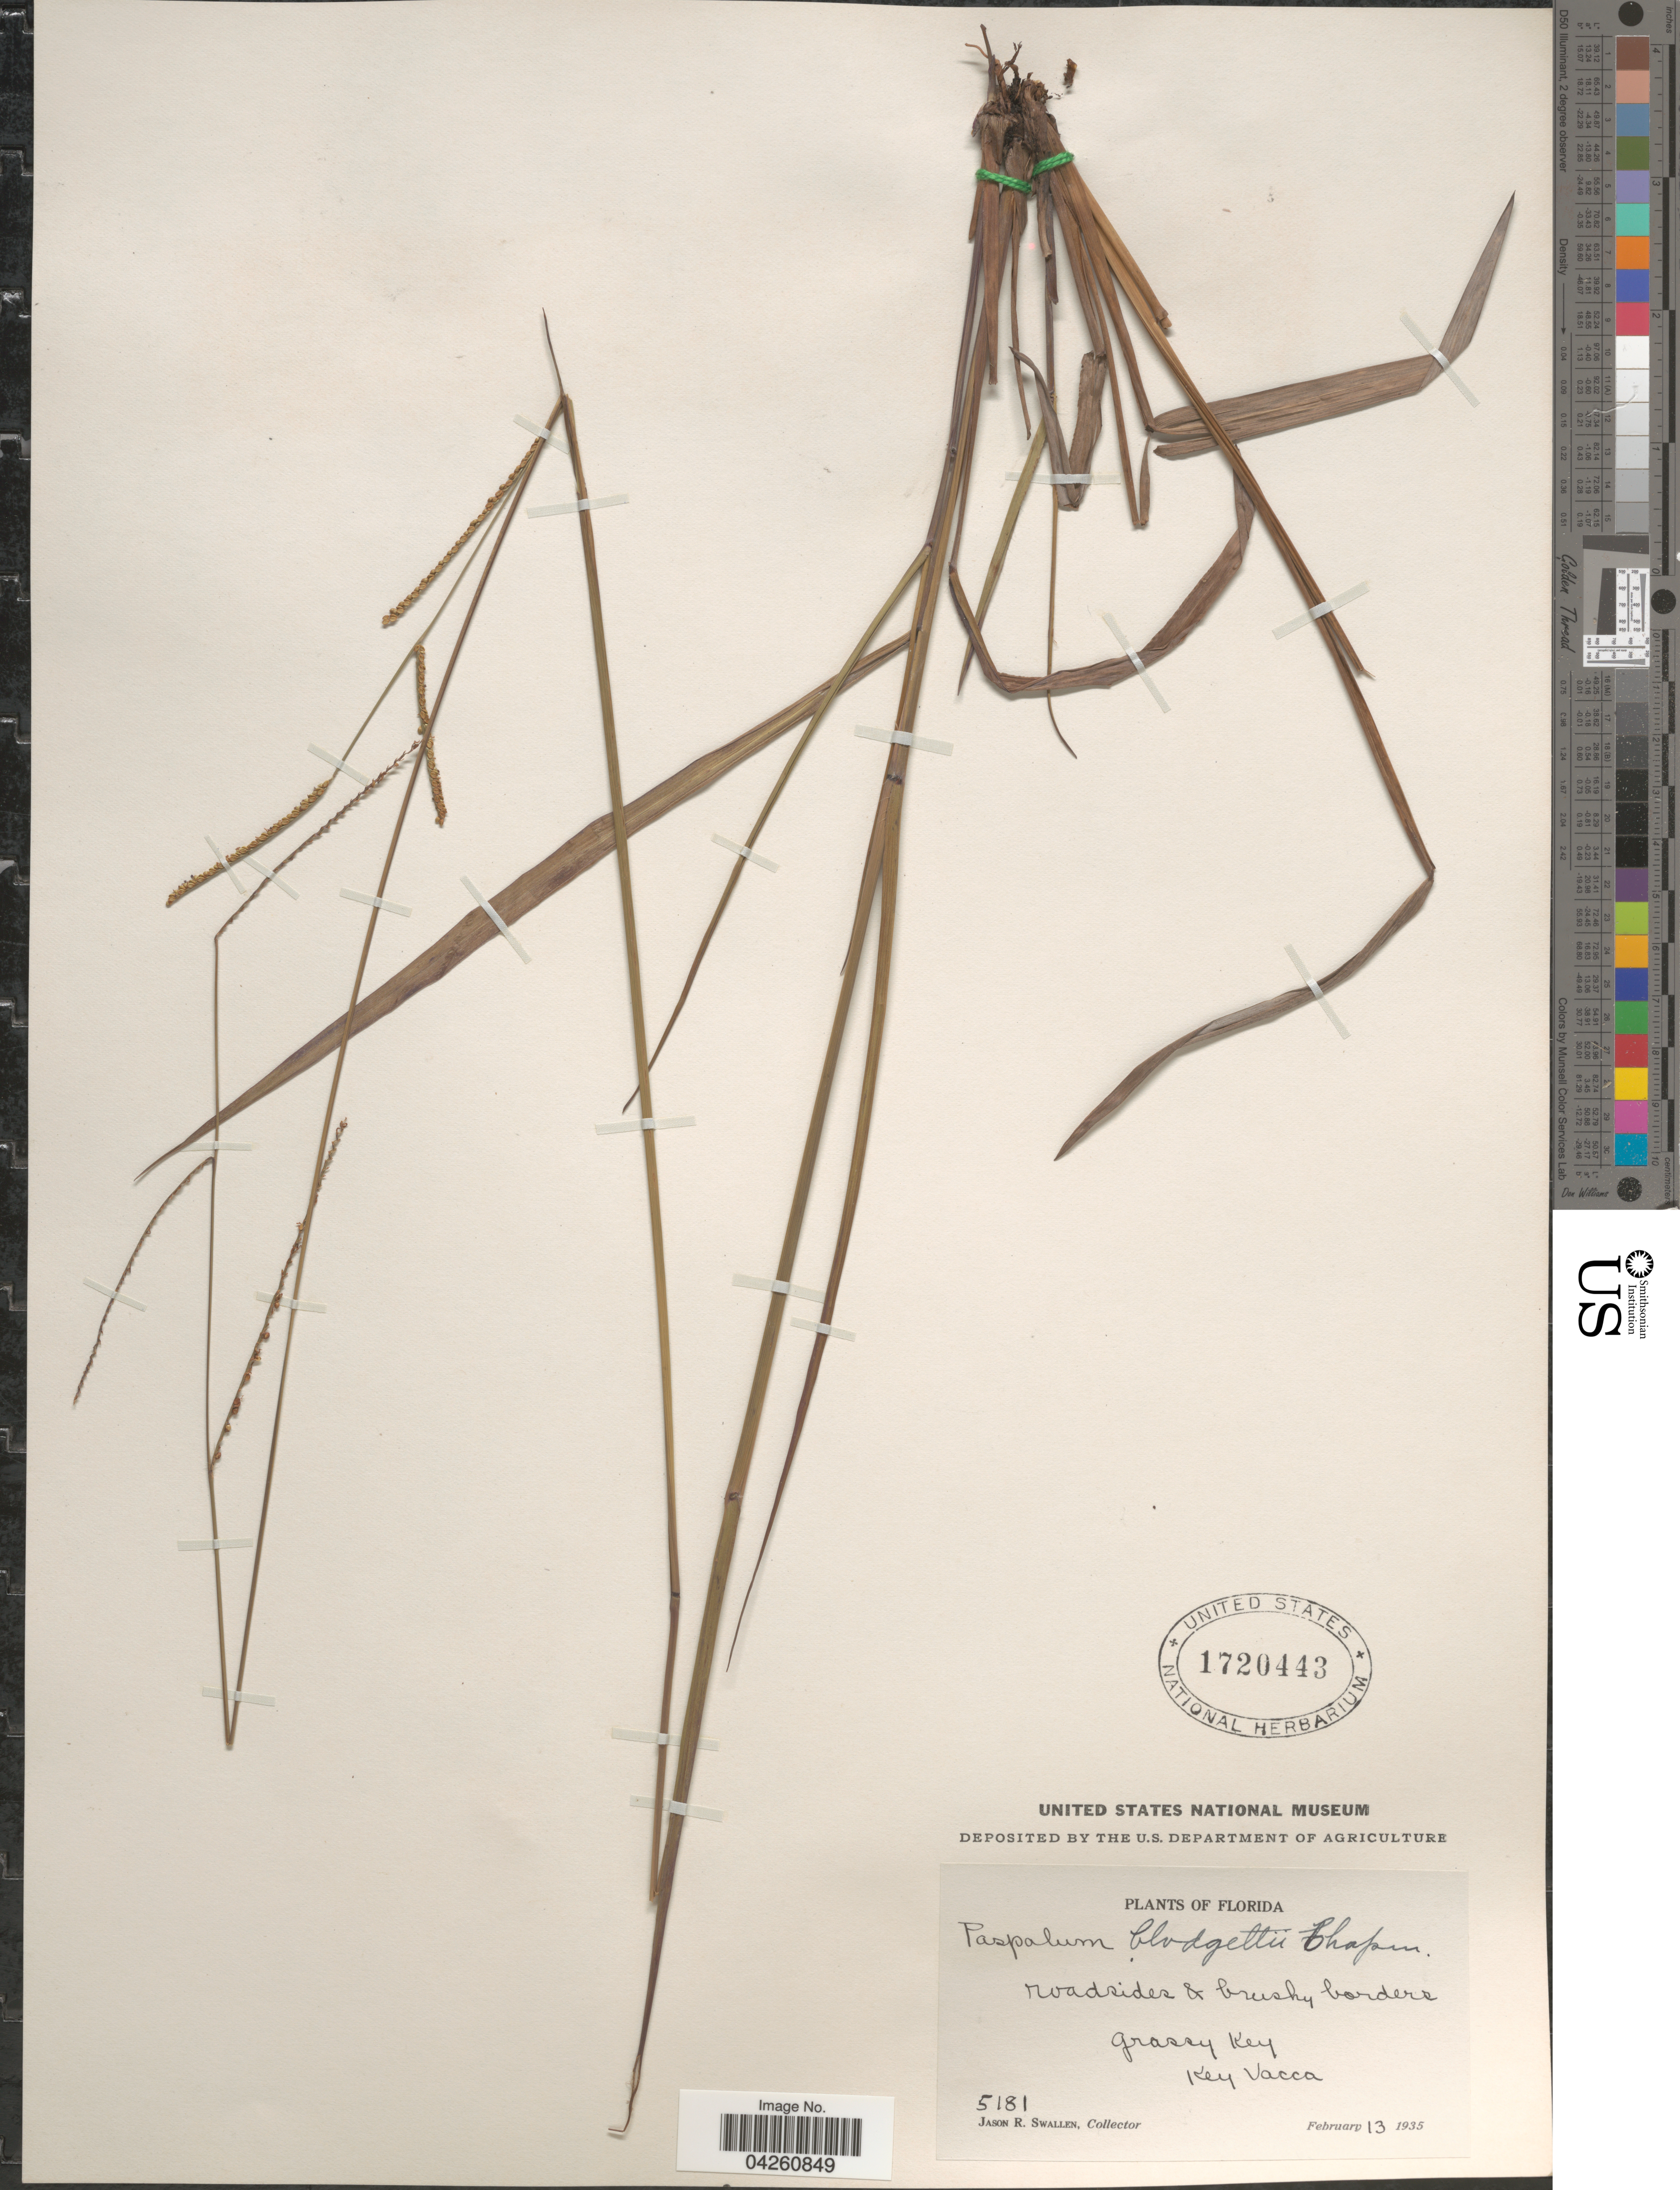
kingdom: Plantae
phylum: Tracheophyta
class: Liliopsida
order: Poales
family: Poaceae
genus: Paspalum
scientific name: Paspalum blodgettii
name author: Chapm.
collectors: J. R. Swallen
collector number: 5181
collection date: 1935-02-13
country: United States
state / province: Florida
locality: Roadsides & brushy borders. Grassy Key. Key Vacca.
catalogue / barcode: US 1720443